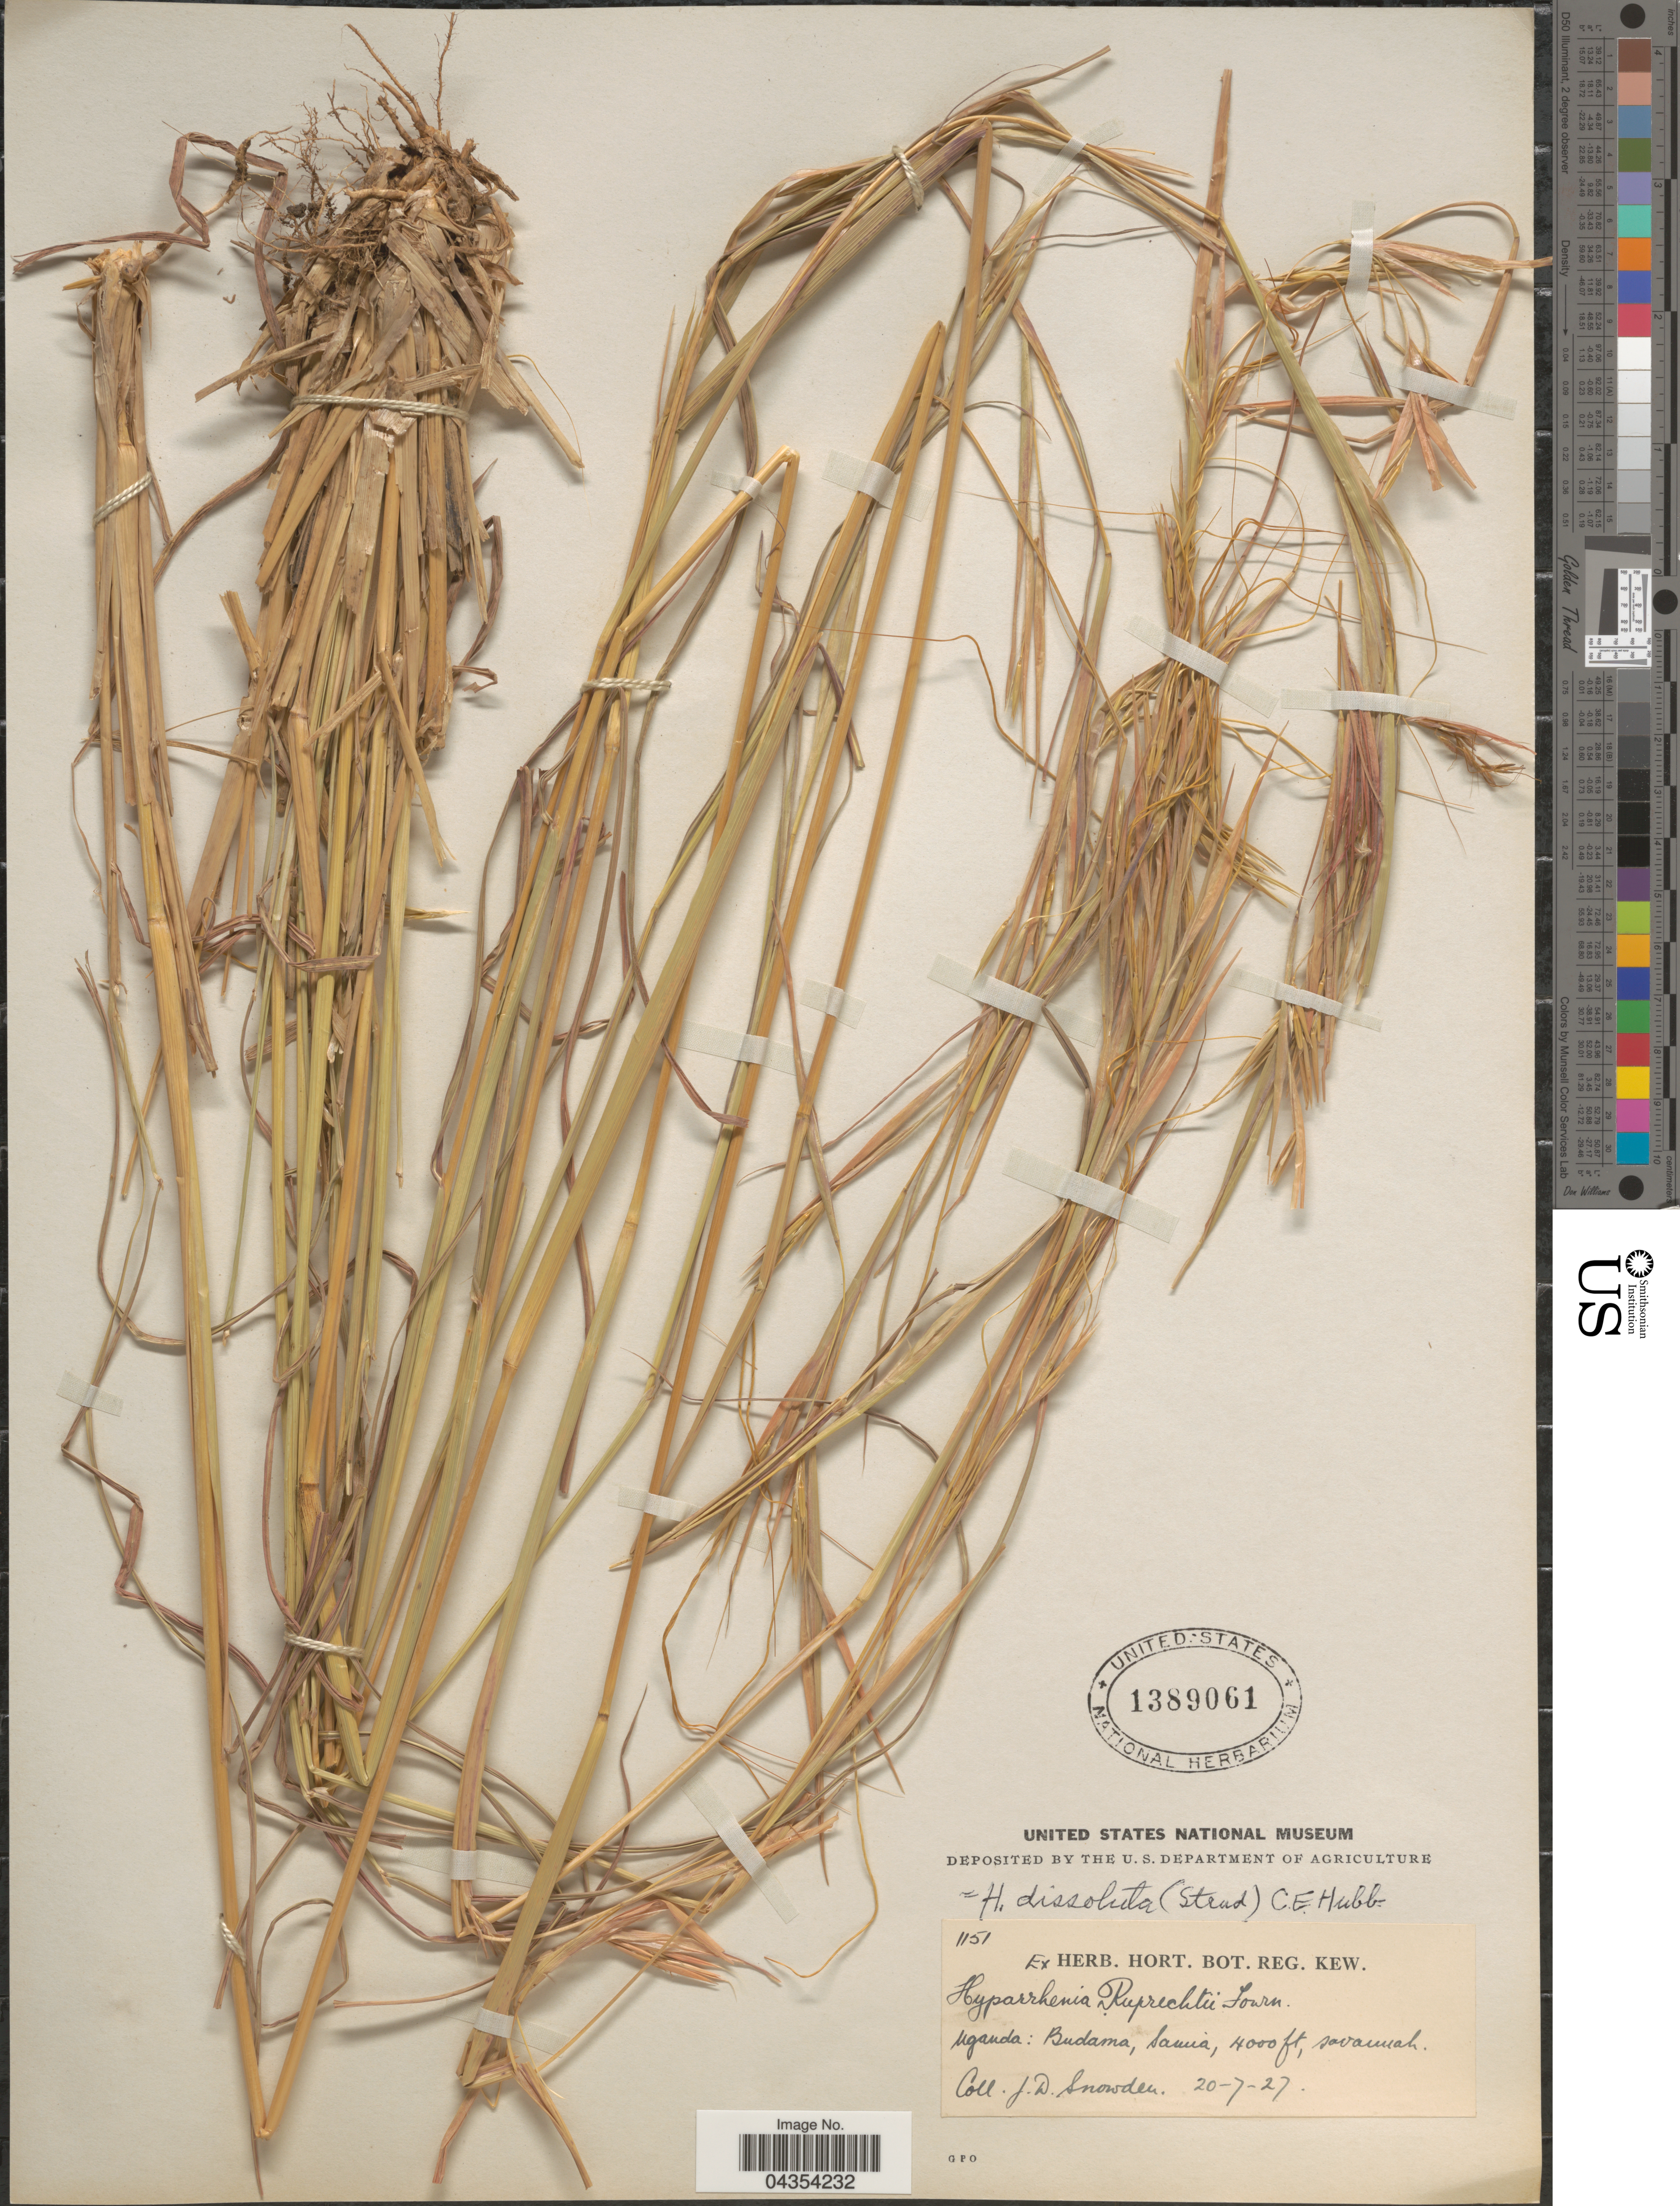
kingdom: Plantae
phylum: Tracheophyta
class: Liliopsida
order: Poales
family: Poaceae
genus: Hyperthelia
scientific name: Hyperthelia dissoluta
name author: (Nees ex Steud.) Clayton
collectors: J. Snowden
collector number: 1151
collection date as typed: Transcribed d/m/y: 20/7/27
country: Uganda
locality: Budama, Samia.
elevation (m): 1219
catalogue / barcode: US 1389061